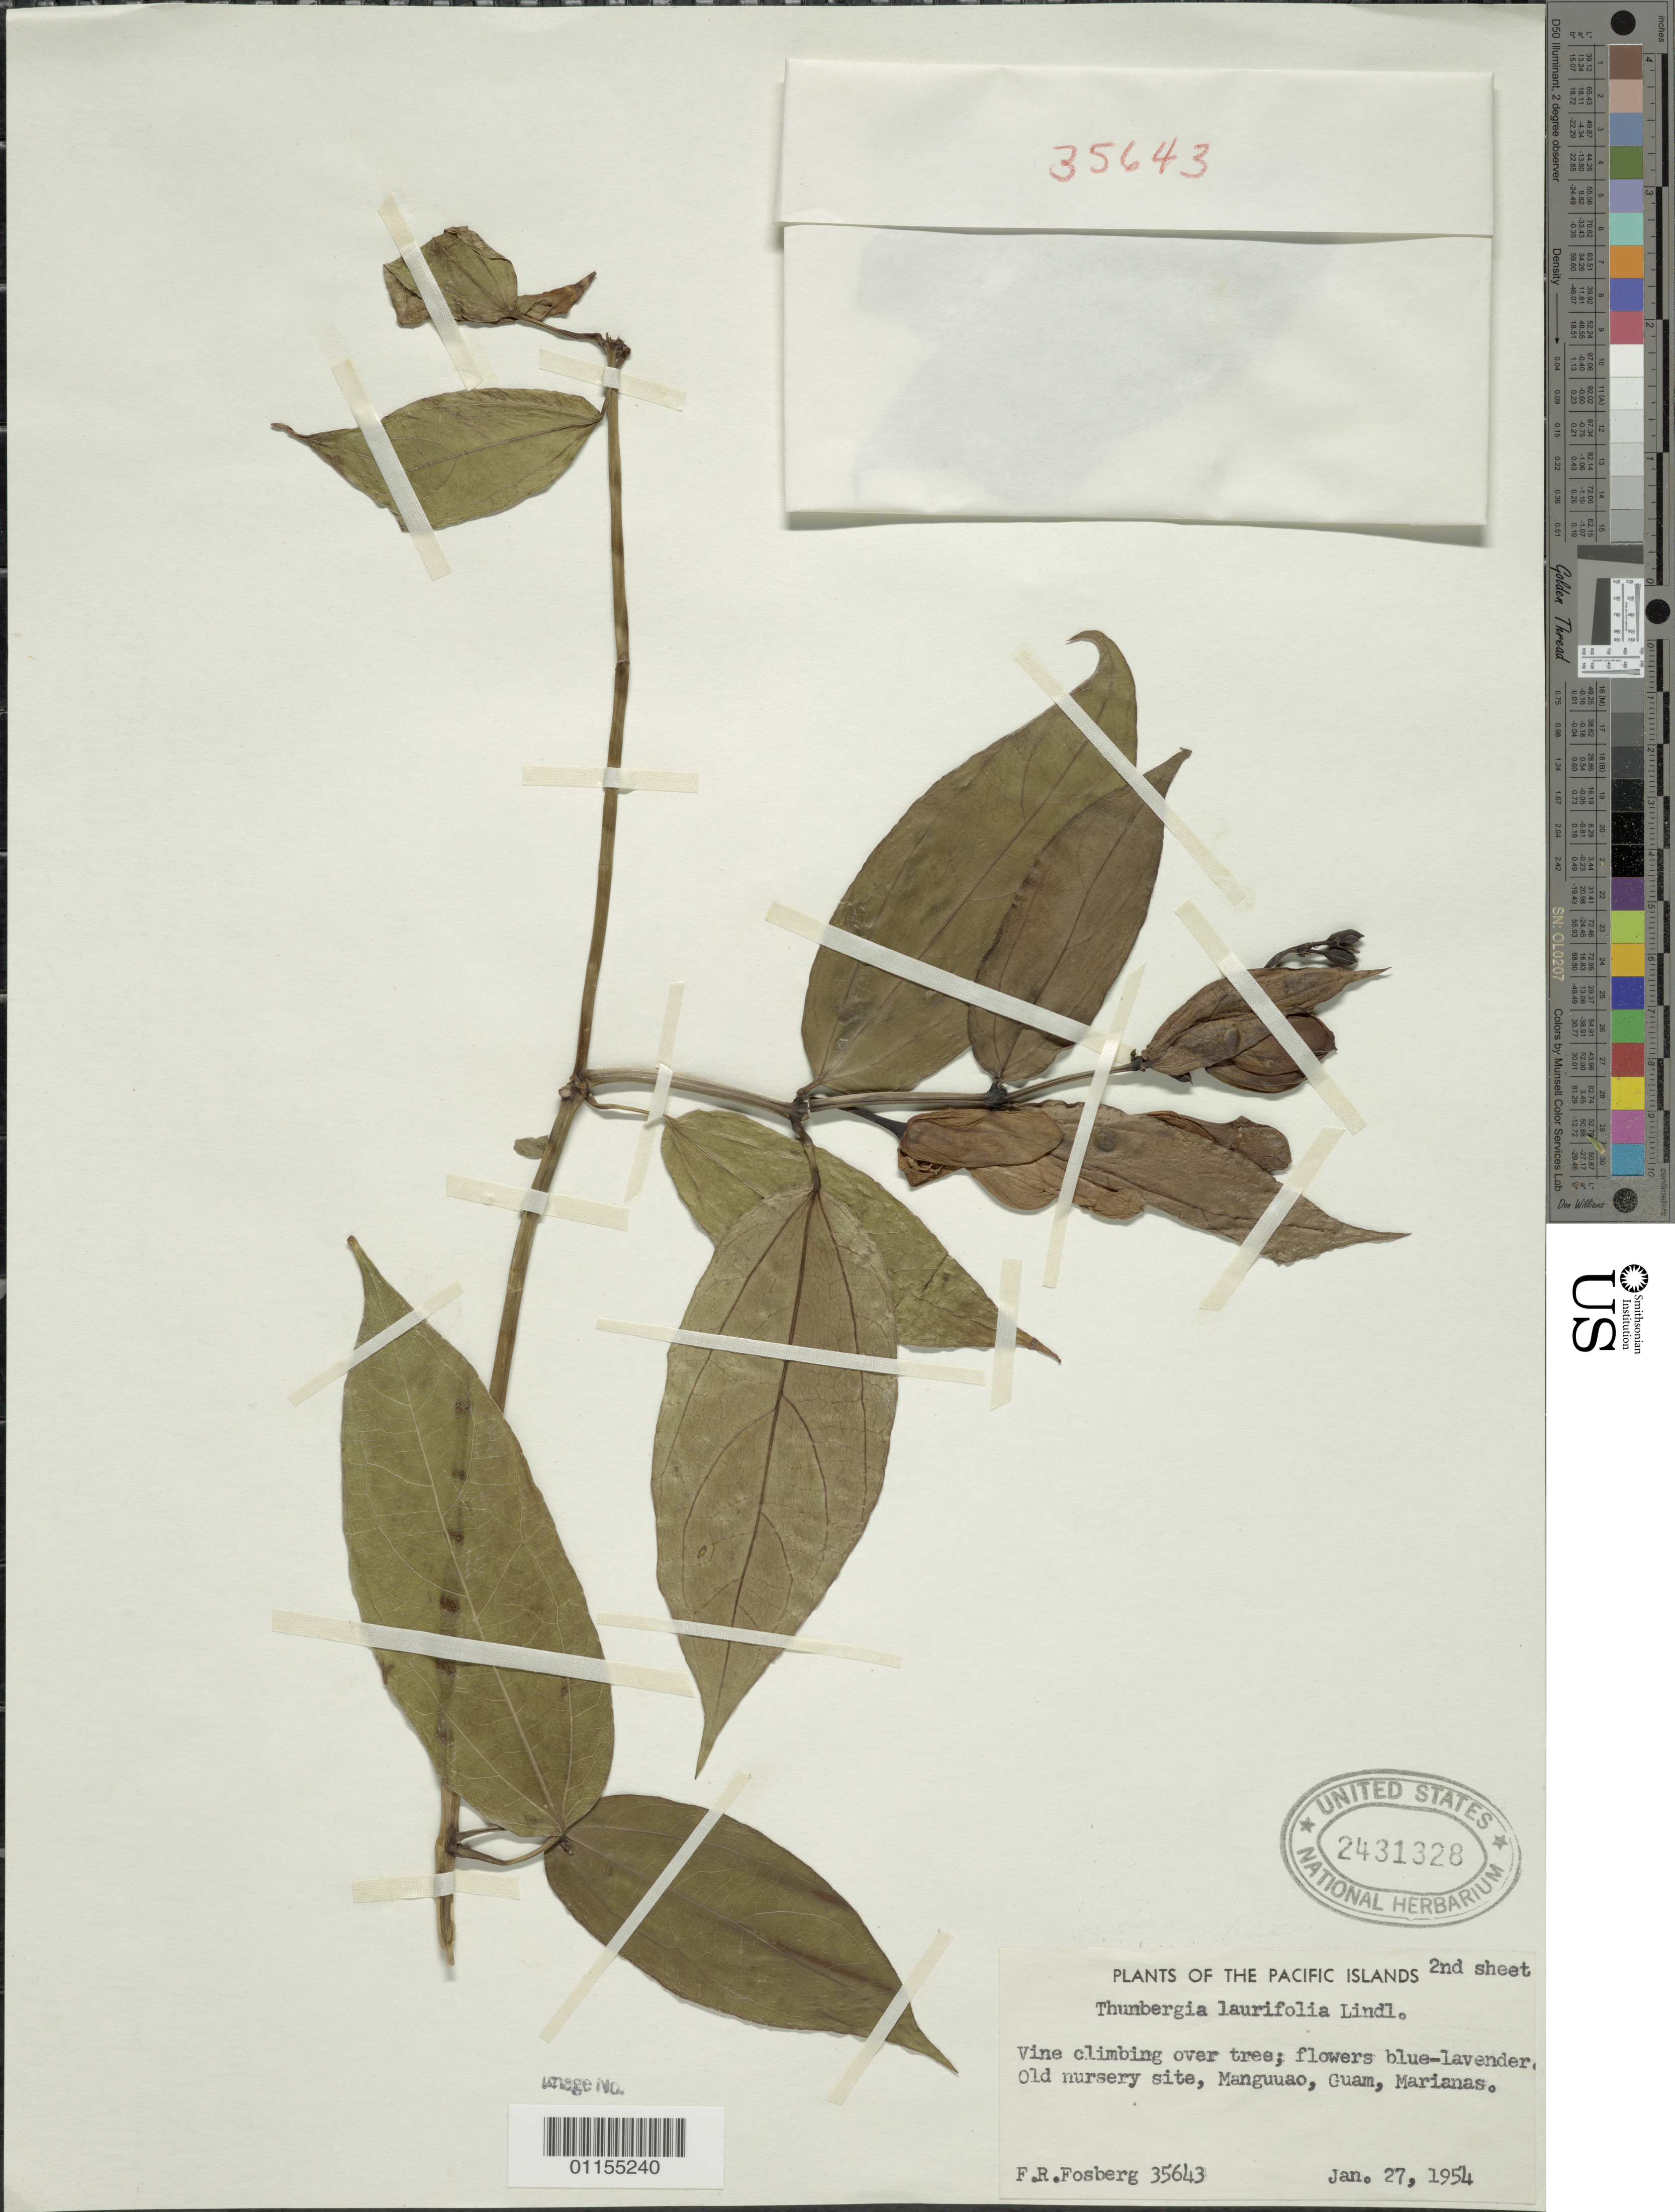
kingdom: Plantae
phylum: Tracheophyta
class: Magnoliopsida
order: Lamiales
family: Acanthaceae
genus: Thunbergia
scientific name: Thunbergia laurifolia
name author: Lindl.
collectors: F. R. Fosberg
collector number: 35463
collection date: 1954-01-27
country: Guam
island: Guam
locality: Manguuao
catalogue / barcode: US 2431328